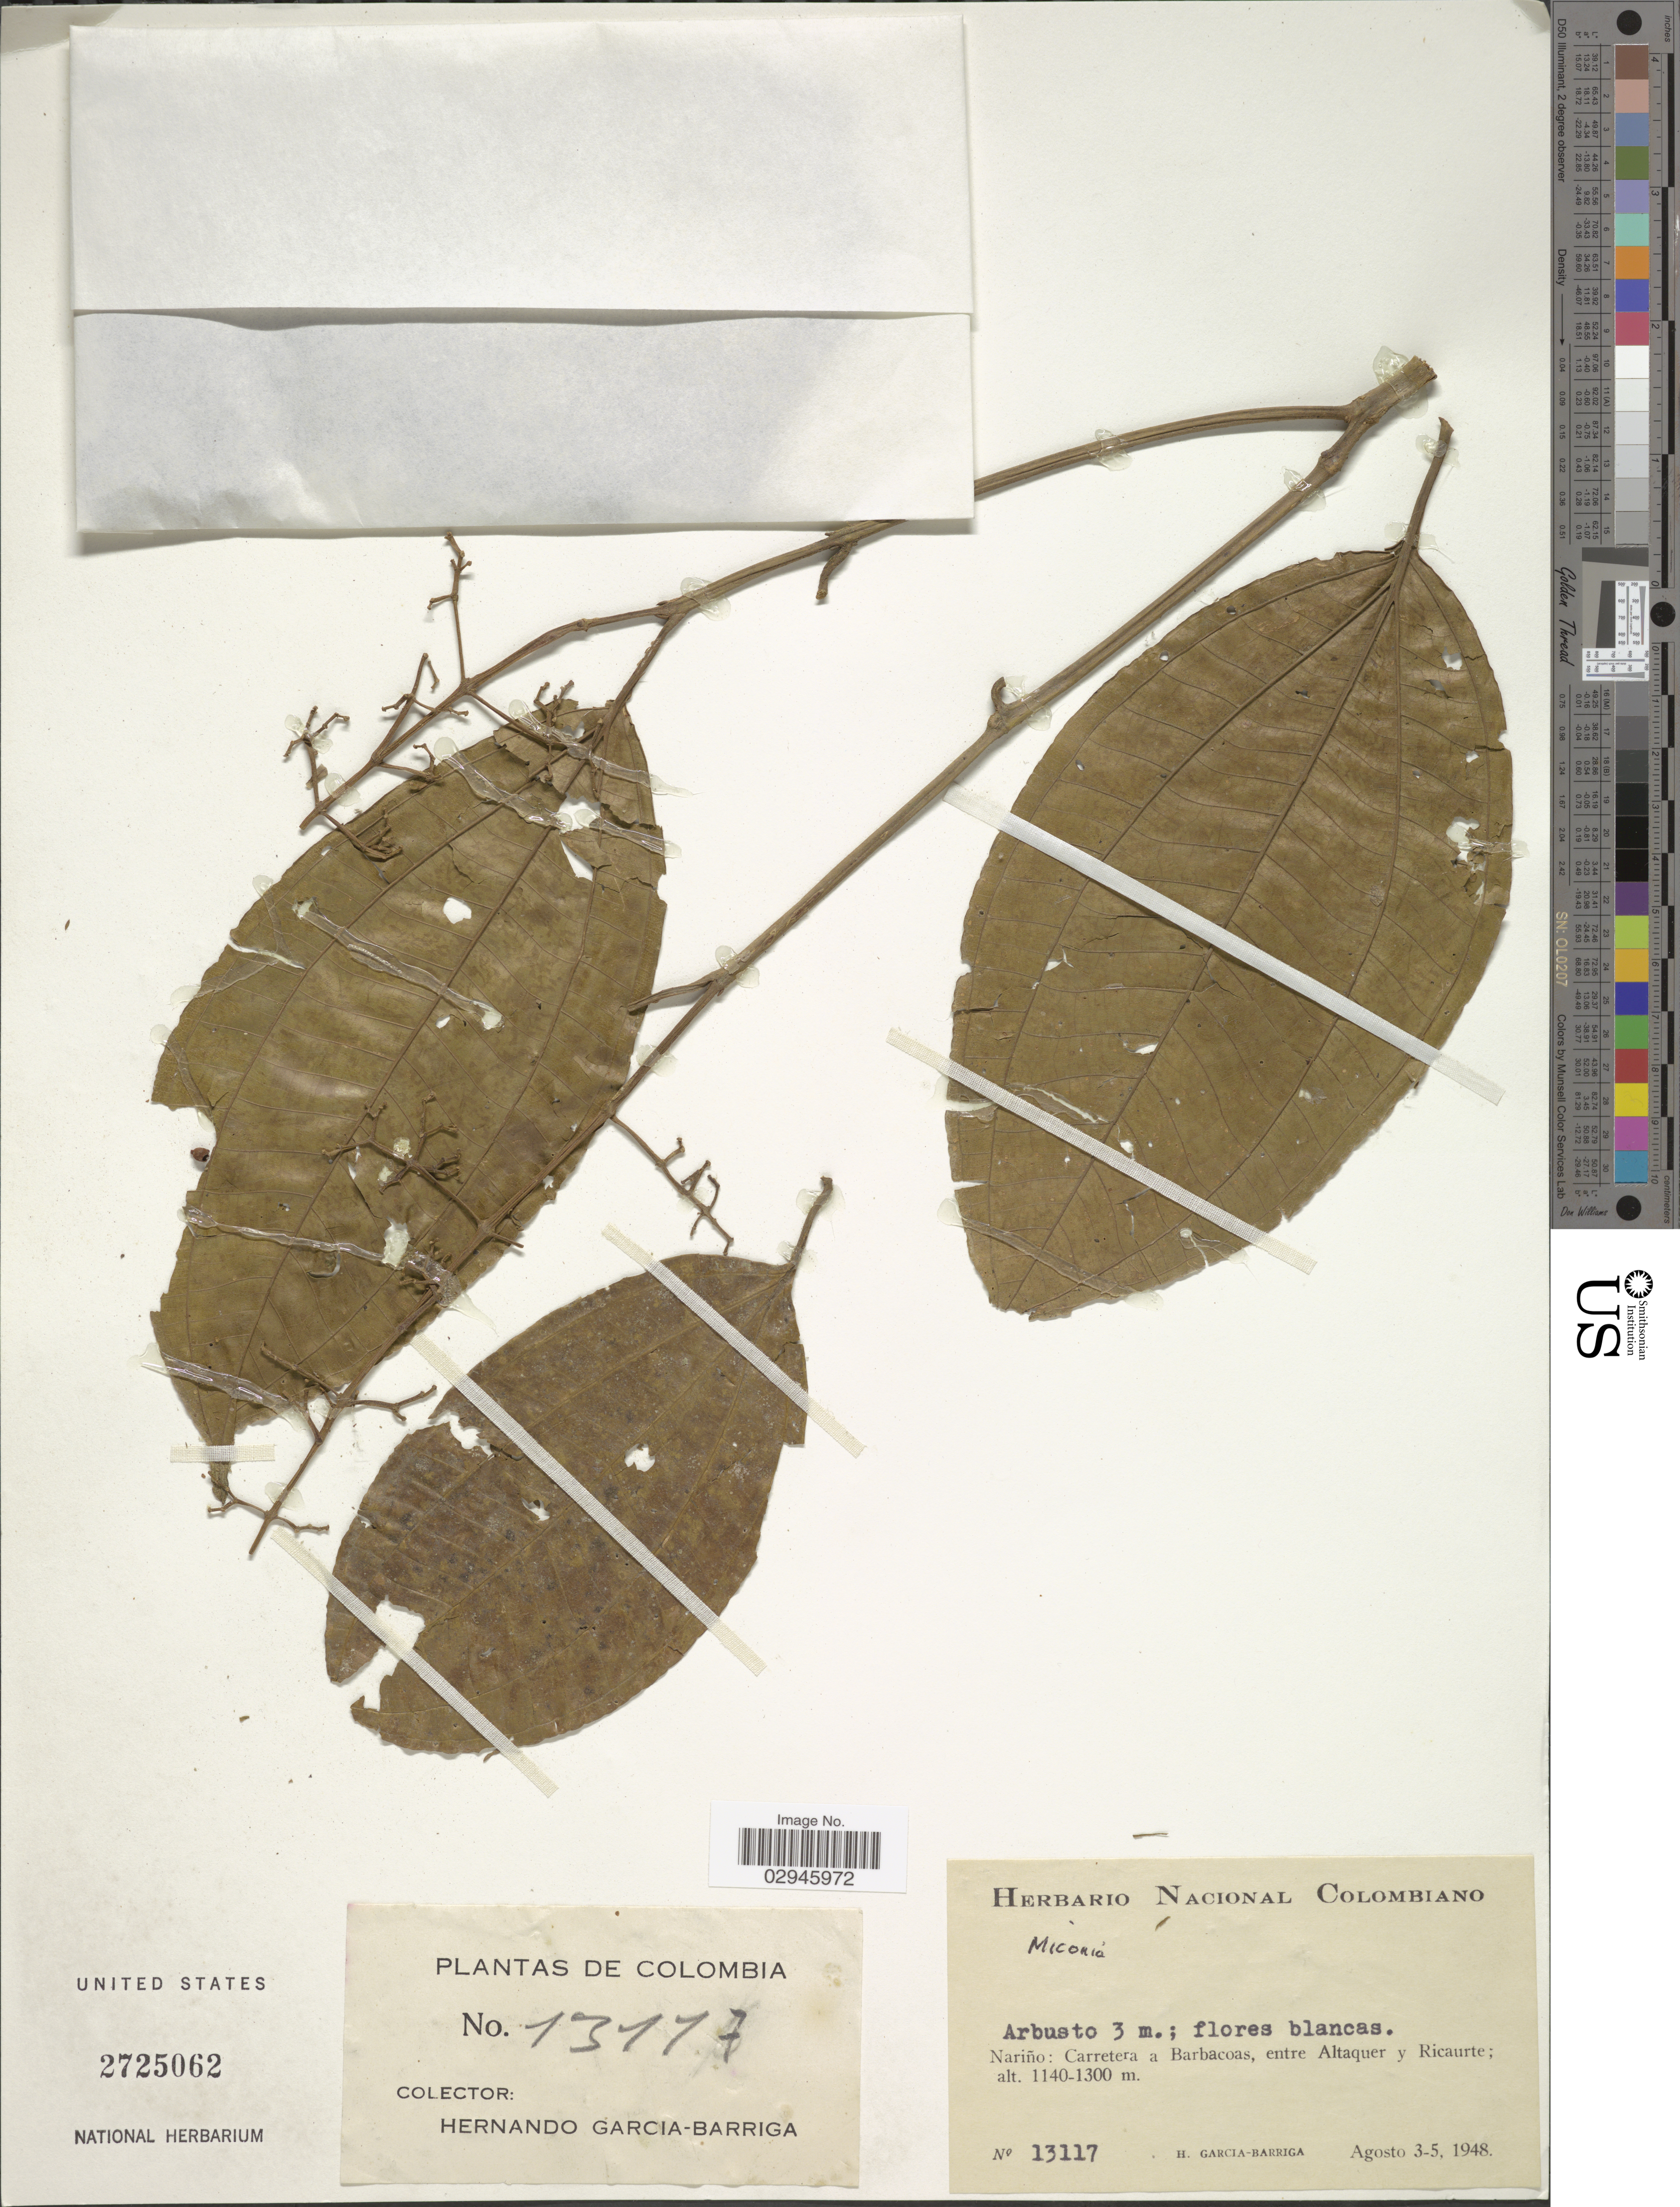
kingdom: Plantae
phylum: Tracheophyta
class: Magnoliopsida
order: Myrtales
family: Melastomataceae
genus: Miconia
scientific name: Miconia sp.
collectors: H. García Barriga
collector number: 13117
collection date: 1948-08-03/1948-08-05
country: Colombia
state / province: Nariño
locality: Carretera a Barbacoas, entre Altaquer y Ricaurte.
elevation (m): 1140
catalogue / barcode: US 2725062